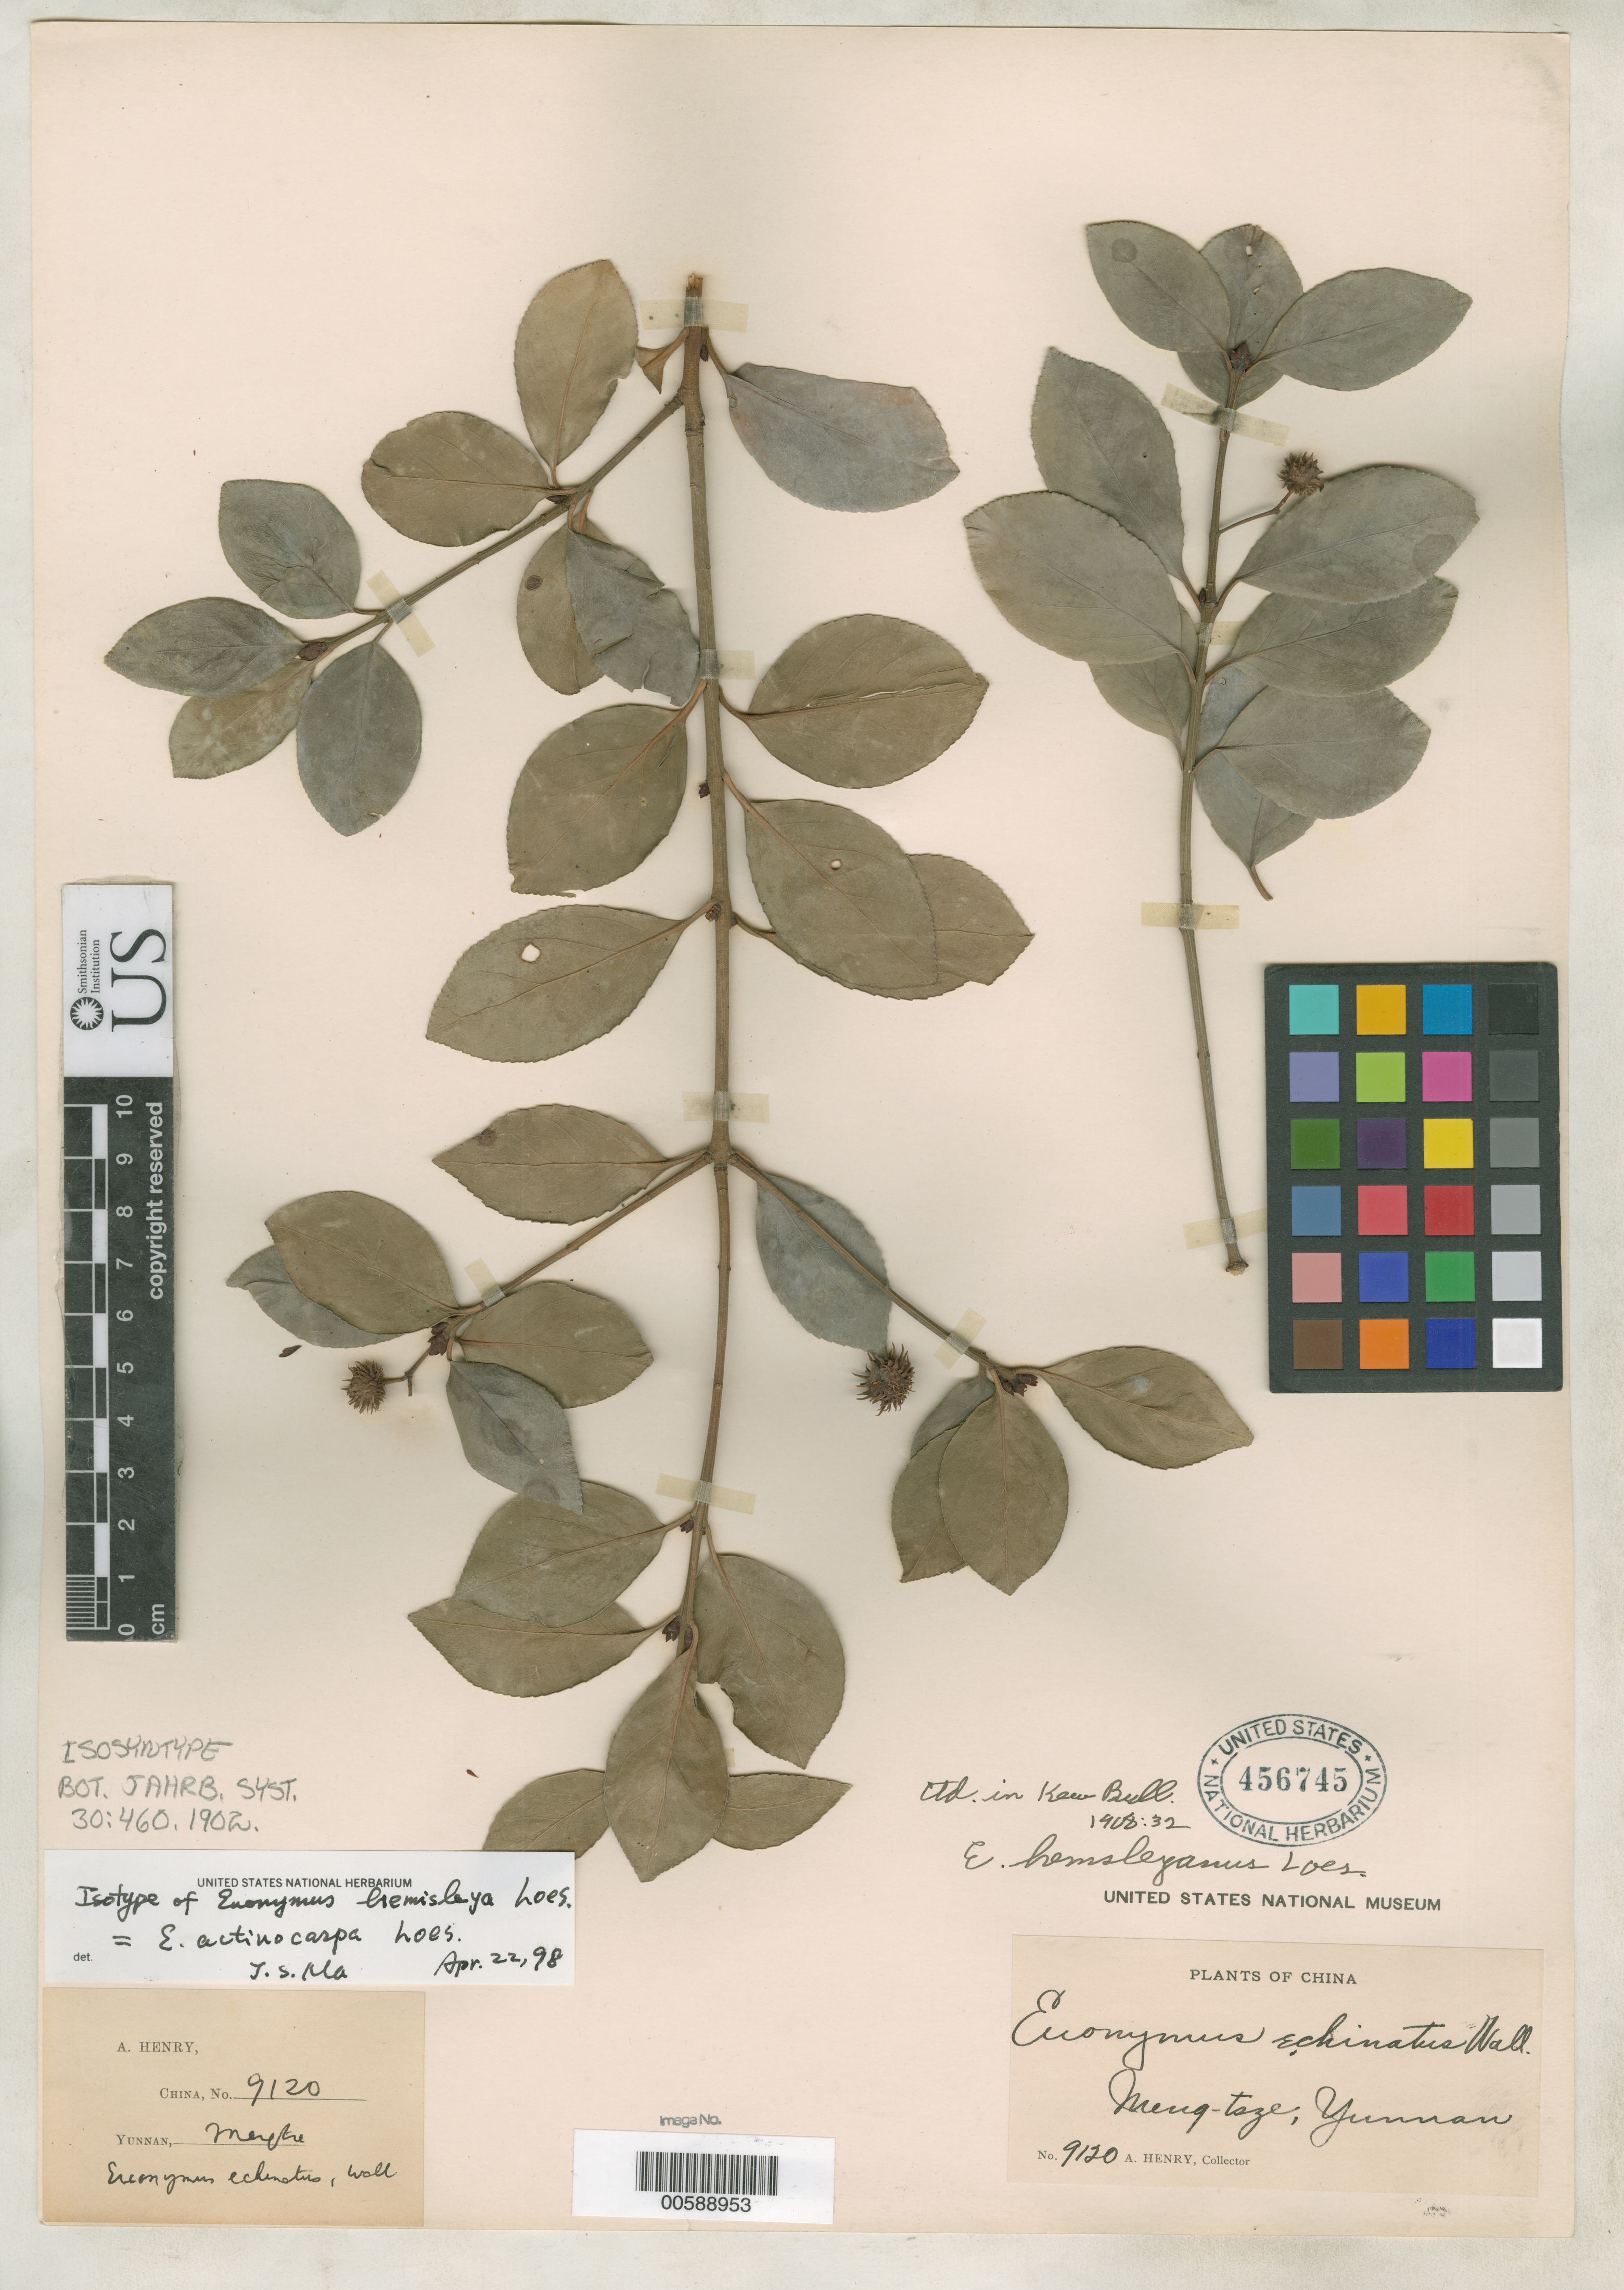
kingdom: Plantae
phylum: Tracheophyta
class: Magnoliopsida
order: Celastrales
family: Celastraceae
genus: Euonymus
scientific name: Euonymus hemsleyanus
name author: Loes.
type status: Isosyntype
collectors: A. Henry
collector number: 9120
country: China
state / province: Yunnan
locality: Yunnan, Mengtze.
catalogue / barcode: US 456745